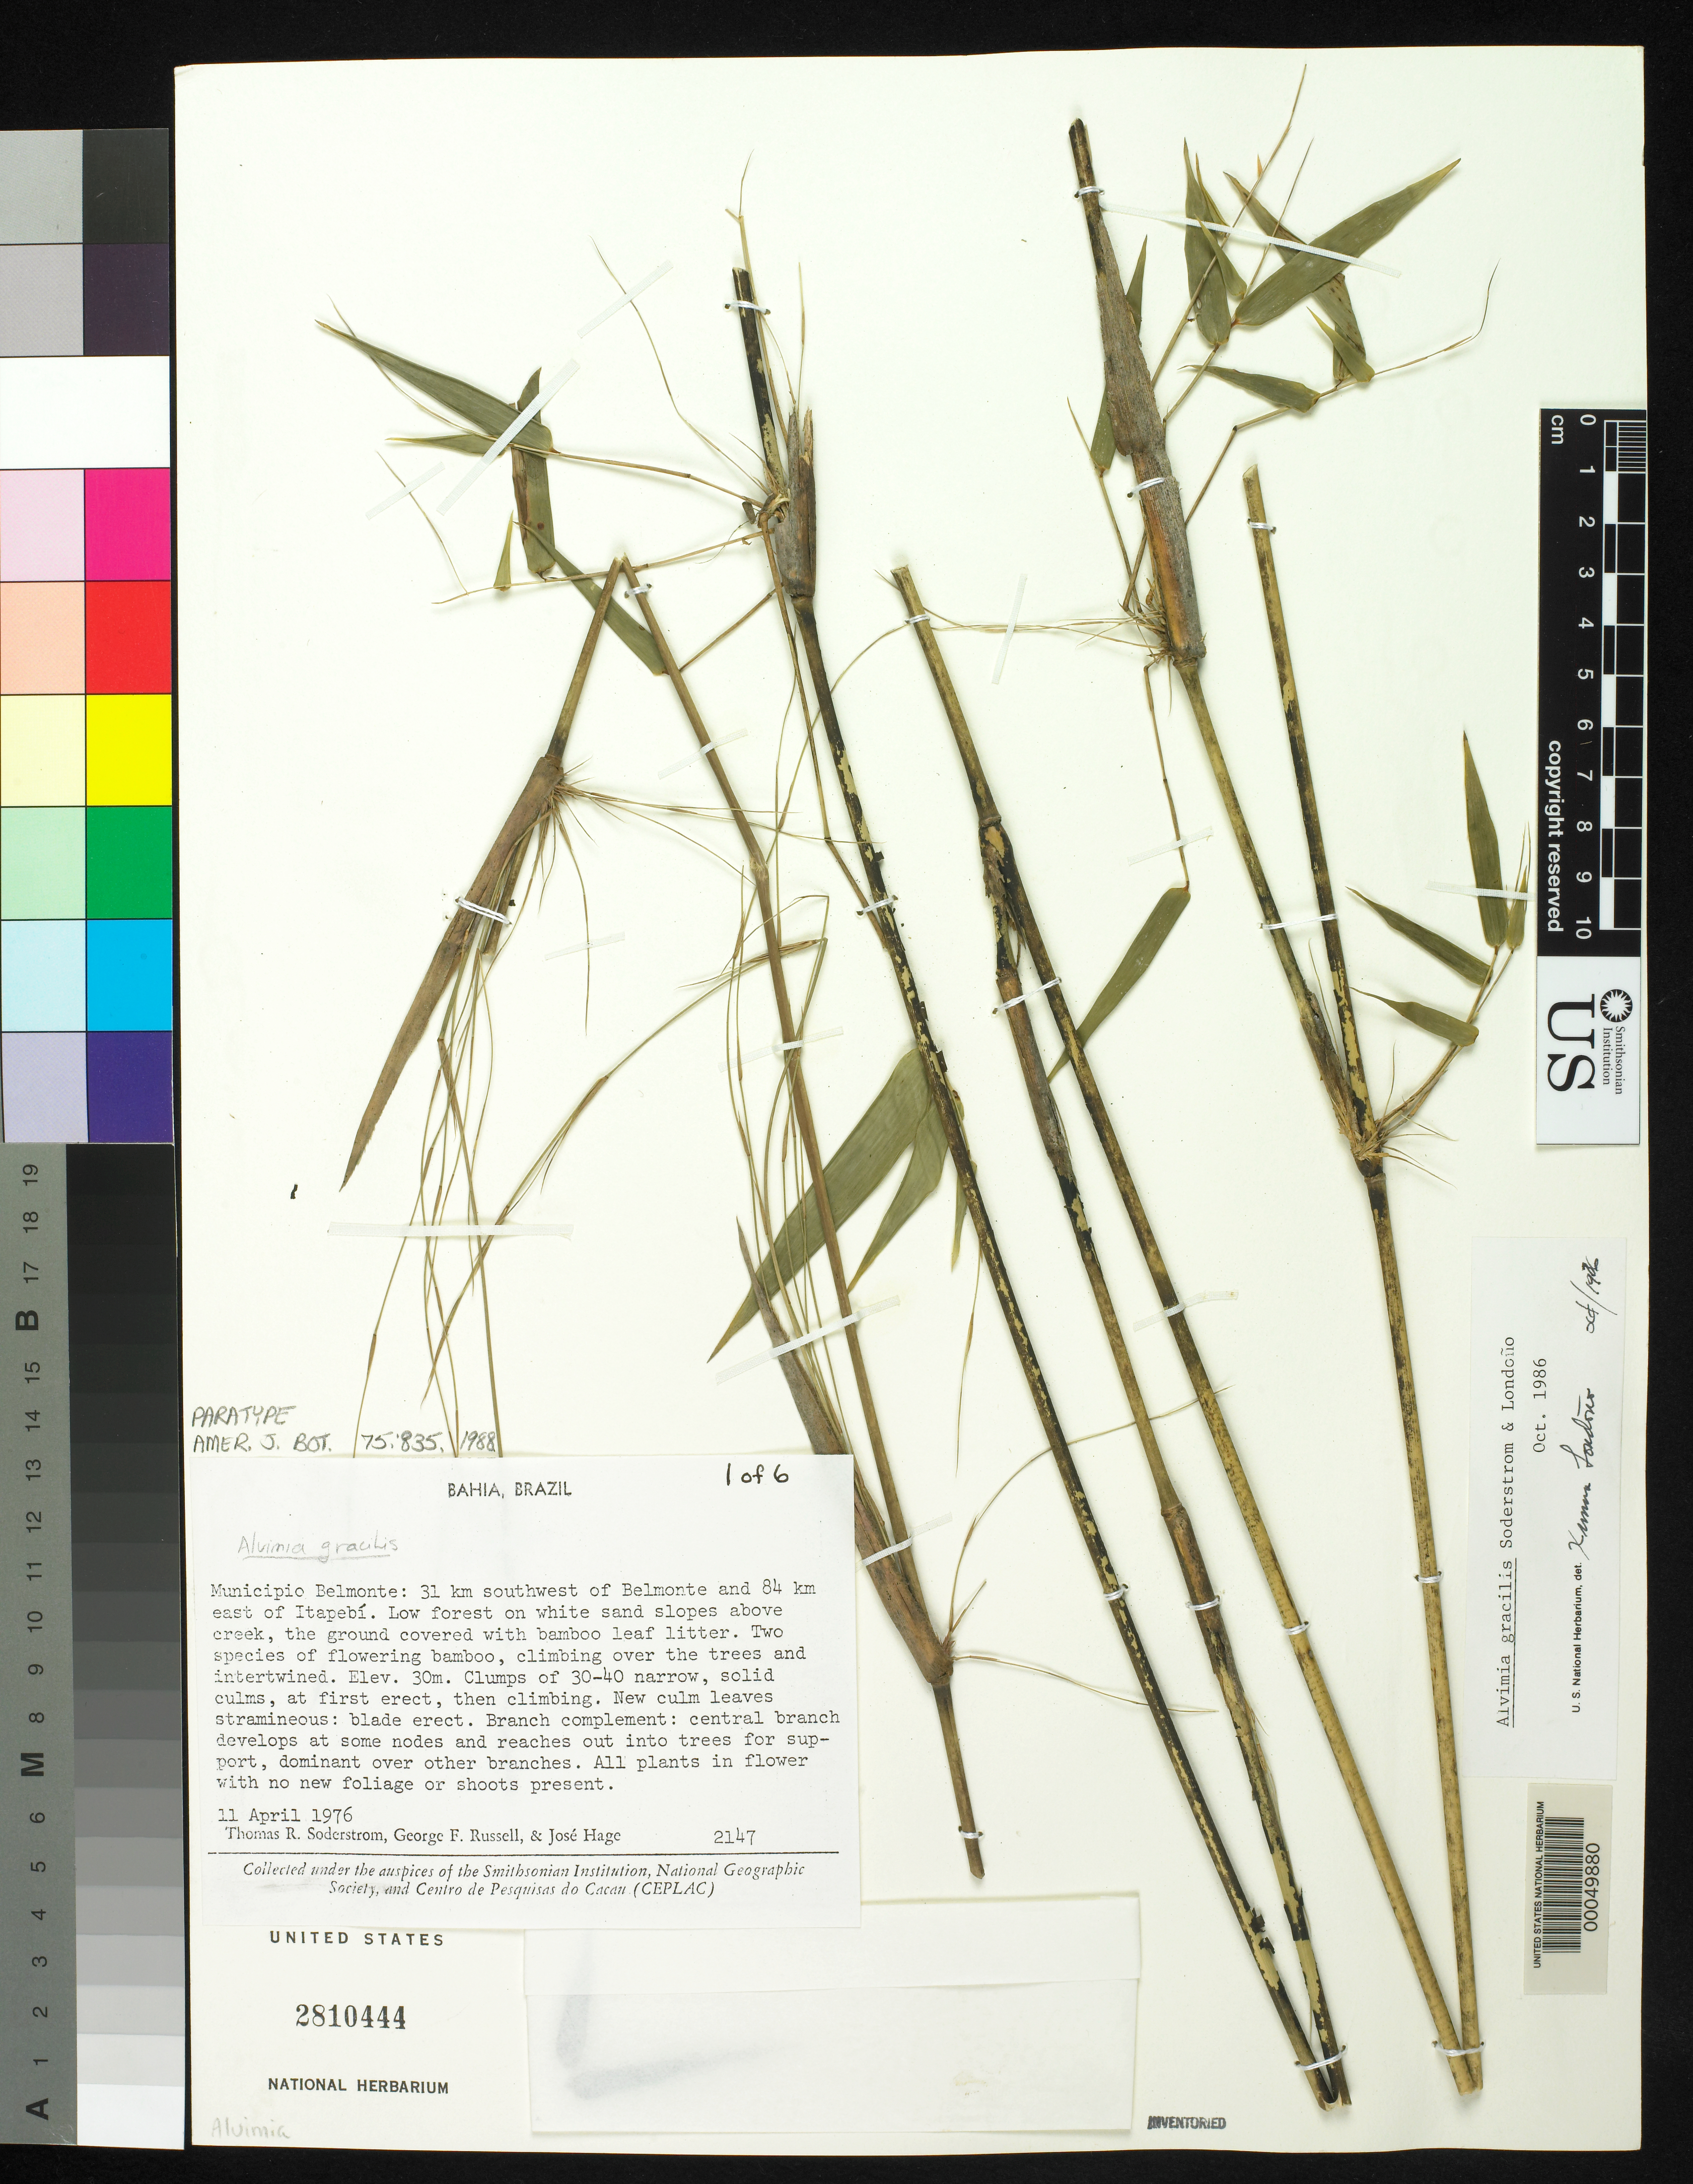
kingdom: Plantae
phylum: Tracheophyta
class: Liliopsida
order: Poales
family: Poaceae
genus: Alvimia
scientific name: Alvimia gracilis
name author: Soderstr. & Londoño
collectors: T. R. Soderstrom, G. Russell & J. Hage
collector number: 2147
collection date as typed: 11 Apr 1976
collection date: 1976-04-11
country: Brazil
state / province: Bahia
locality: Belmonte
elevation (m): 30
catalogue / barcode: US 2810444